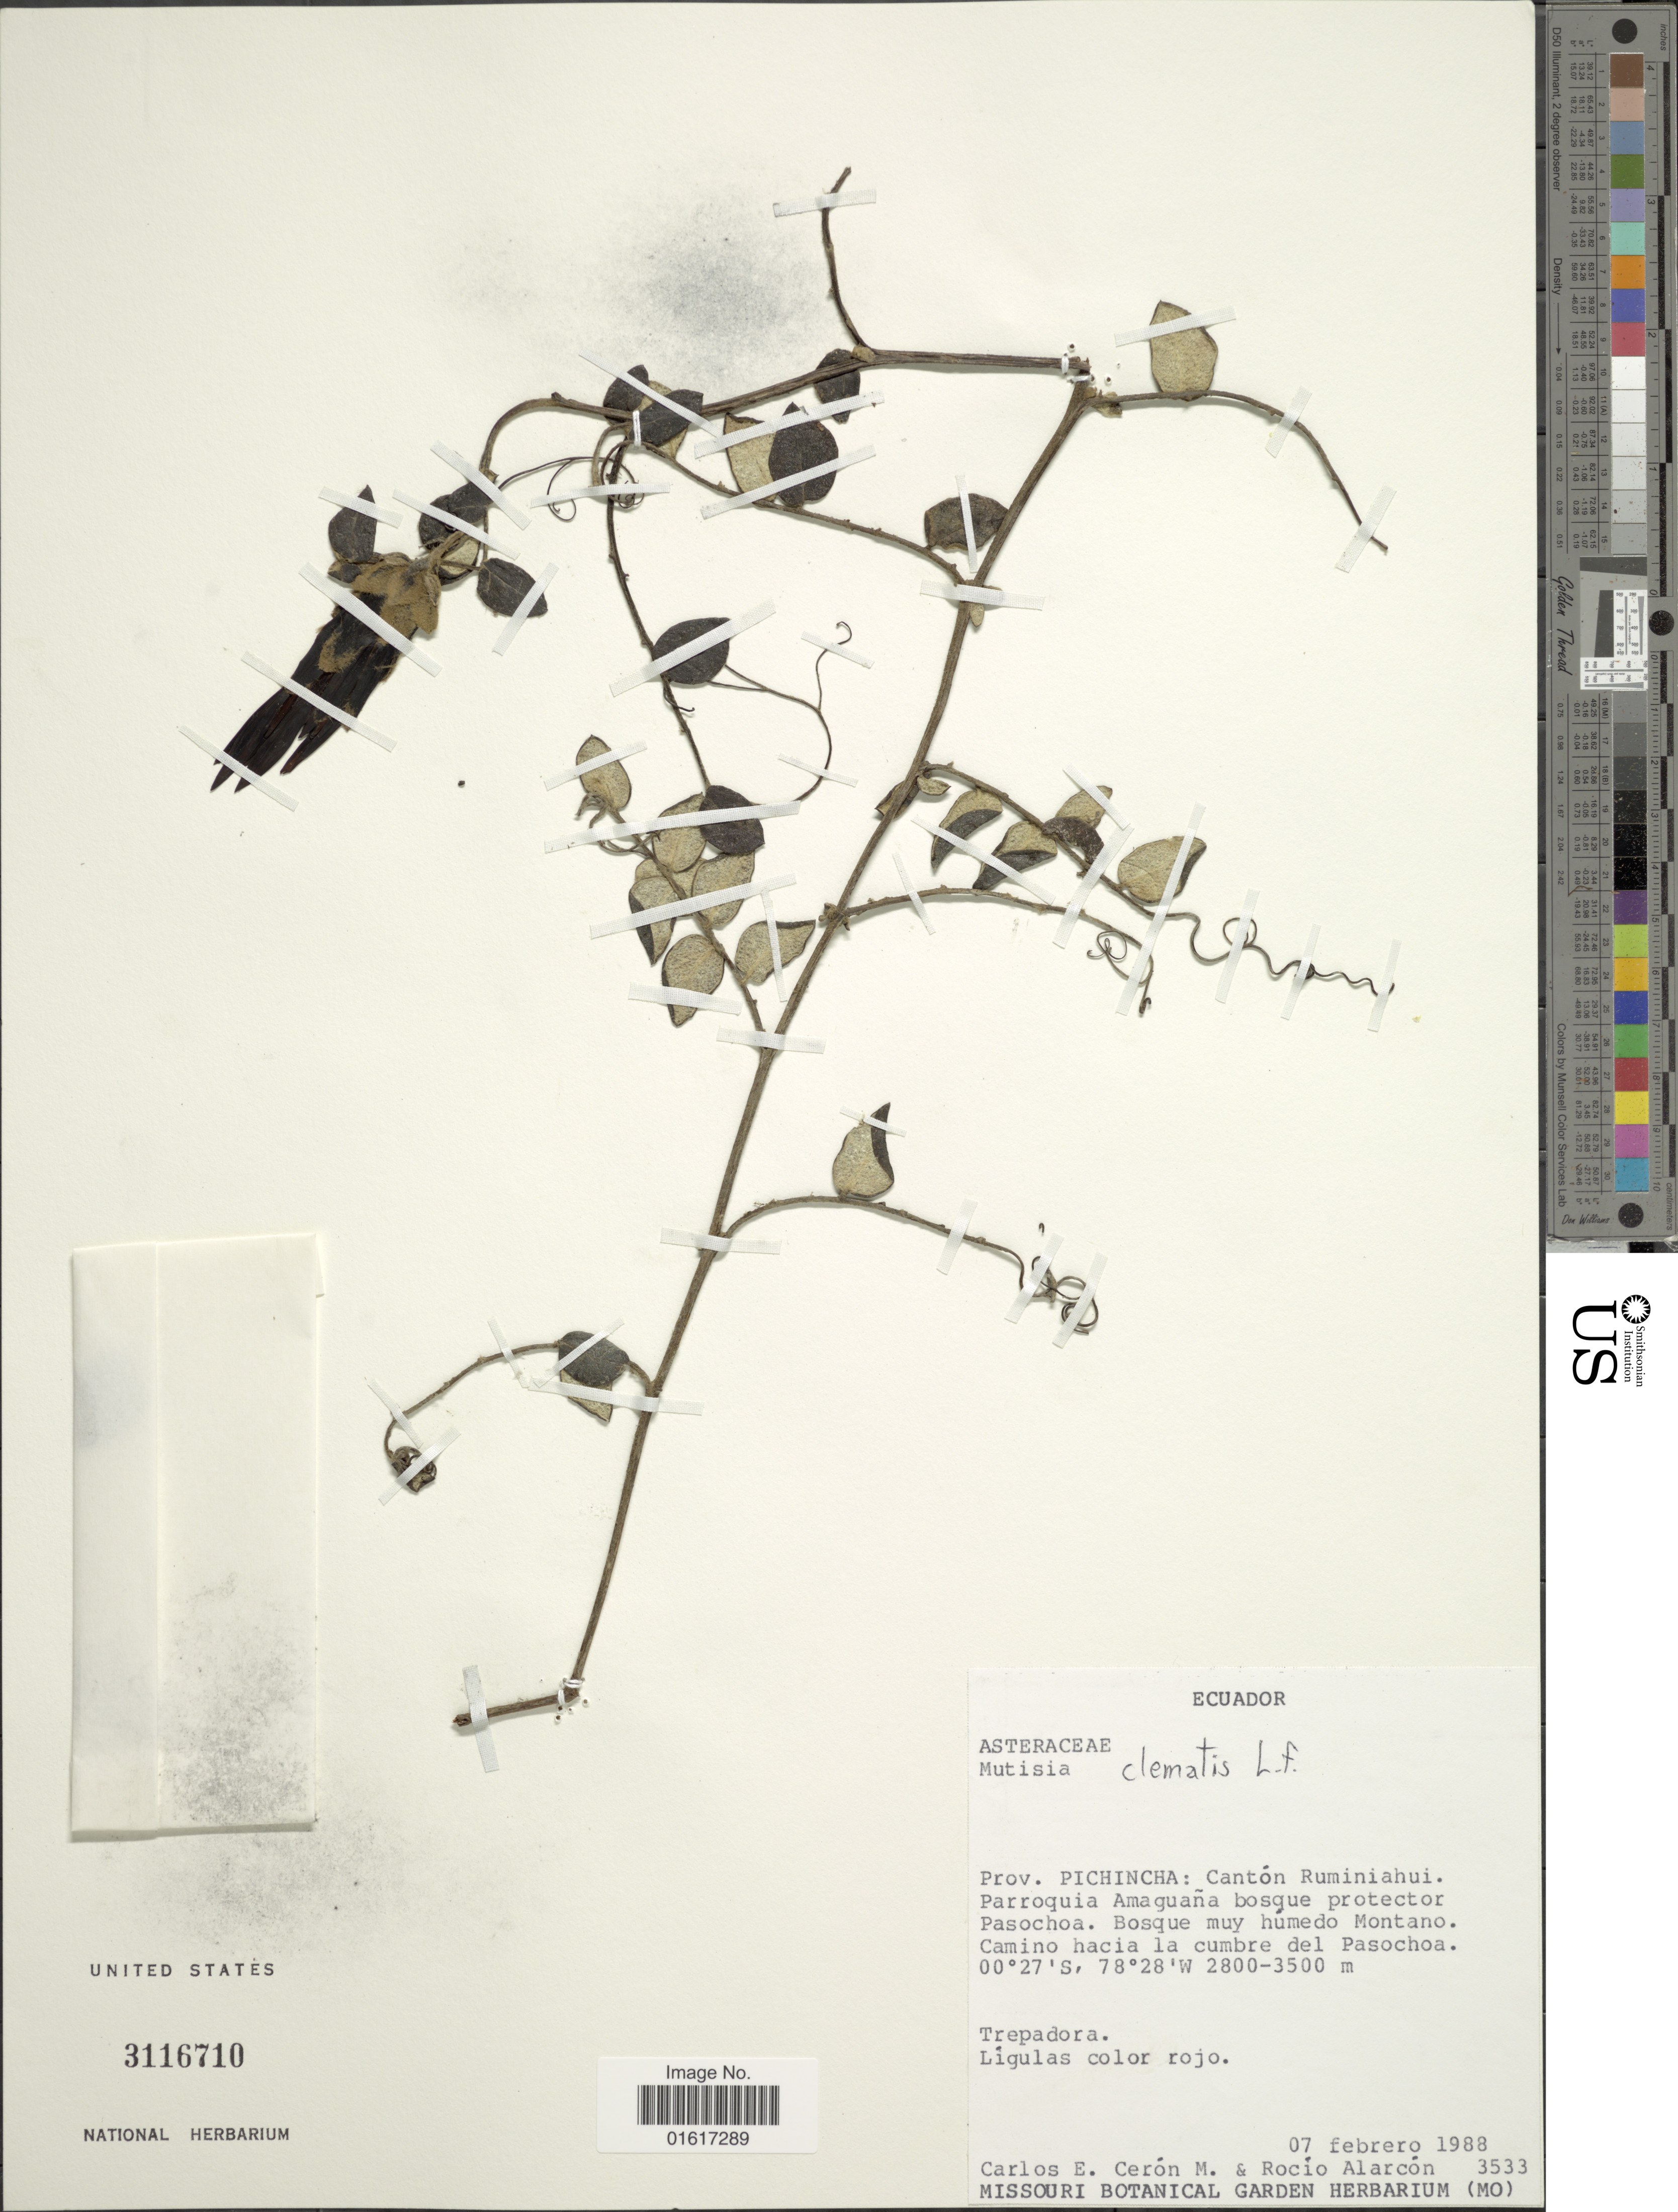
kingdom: Plantae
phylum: Tracheophyta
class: Magnoliopsida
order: Asterales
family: Asteraceae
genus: Mutisia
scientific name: Mutisia clematis var. clematis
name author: L. f.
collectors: C. E. Cerón M. & R. Alarcón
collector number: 3533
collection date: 1988-02-07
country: Ecuador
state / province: Pichincha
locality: Cantón Ruminiahui. Parroquia Amaguaña bosque protector Pasochoa. Bosque muy húmedo Montano. Camino hacia la cumbre del Pasochoa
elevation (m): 2800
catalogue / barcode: US 3116710